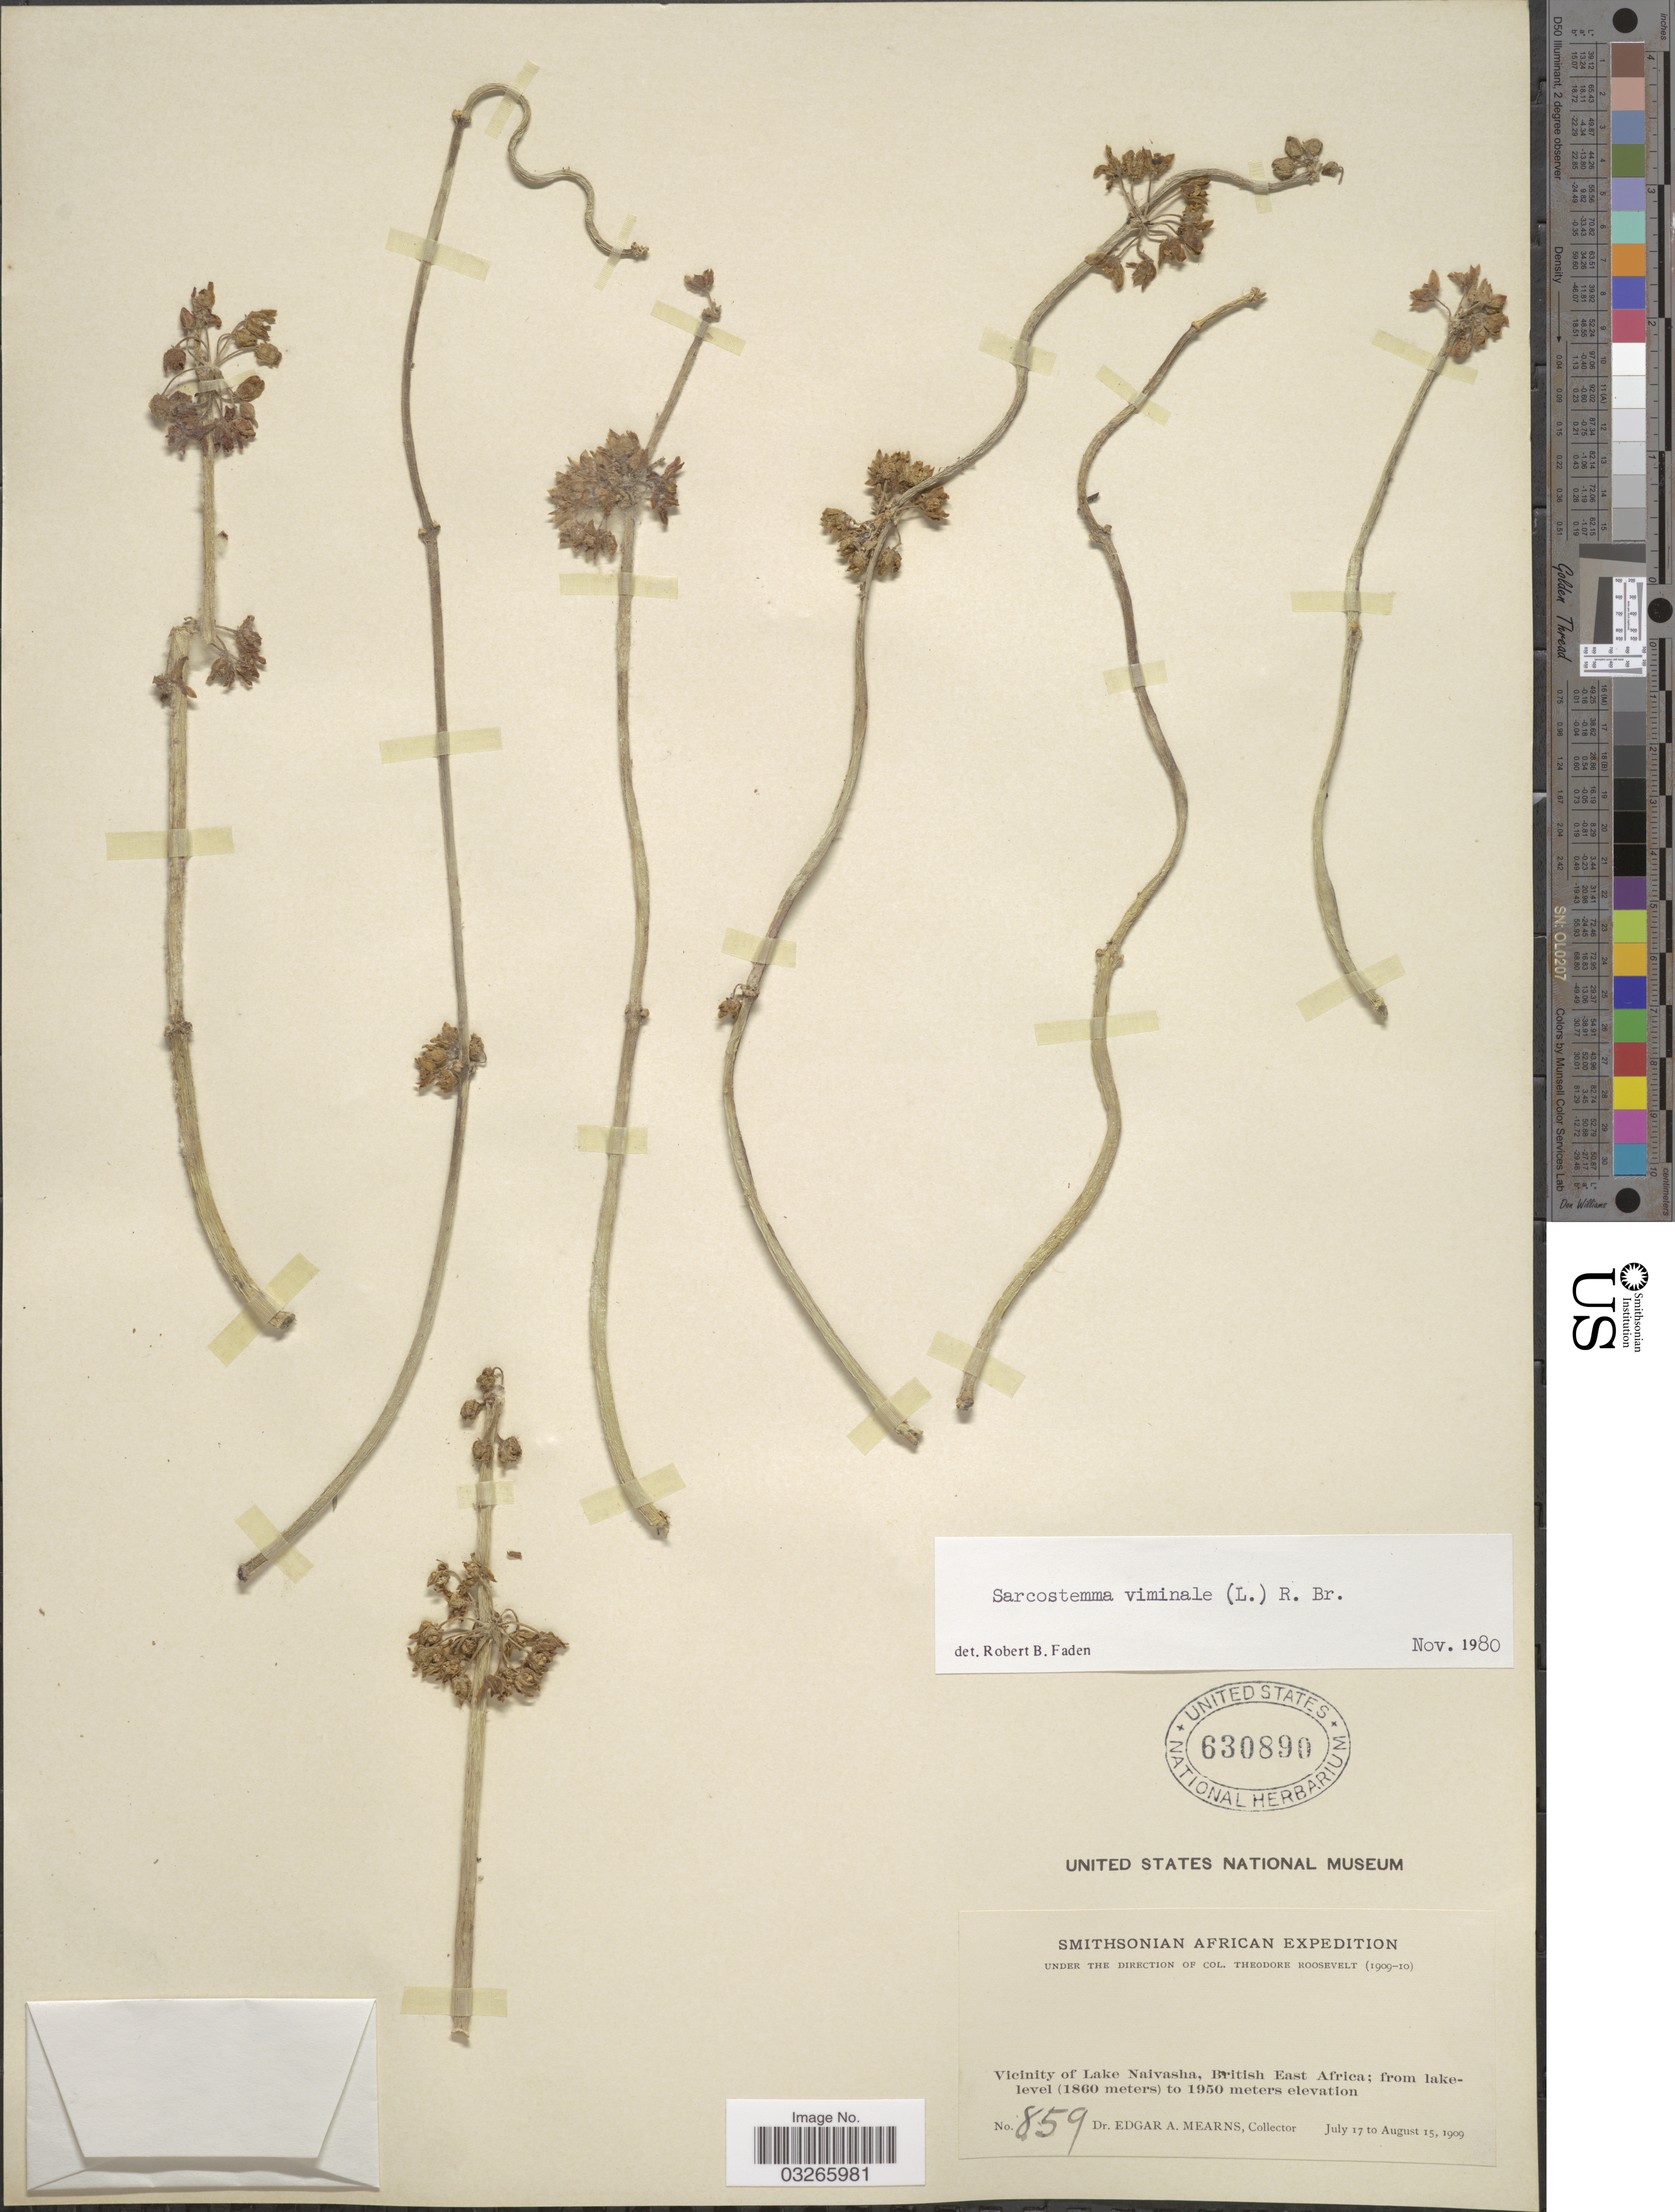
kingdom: Plantae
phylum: Tracheophyta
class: Magnoliopsida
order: Gentianales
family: Apocynaceae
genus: Sarcostemma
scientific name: Sarcostemma viminale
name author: (Linn) R. Br.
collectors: E. A. Mearns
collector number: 859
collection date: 1909-07-17/1909-08-15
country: Kenya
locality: Vicinity of Lake Naivasha, British East Africa.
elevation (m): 1860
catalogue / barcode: US 630890